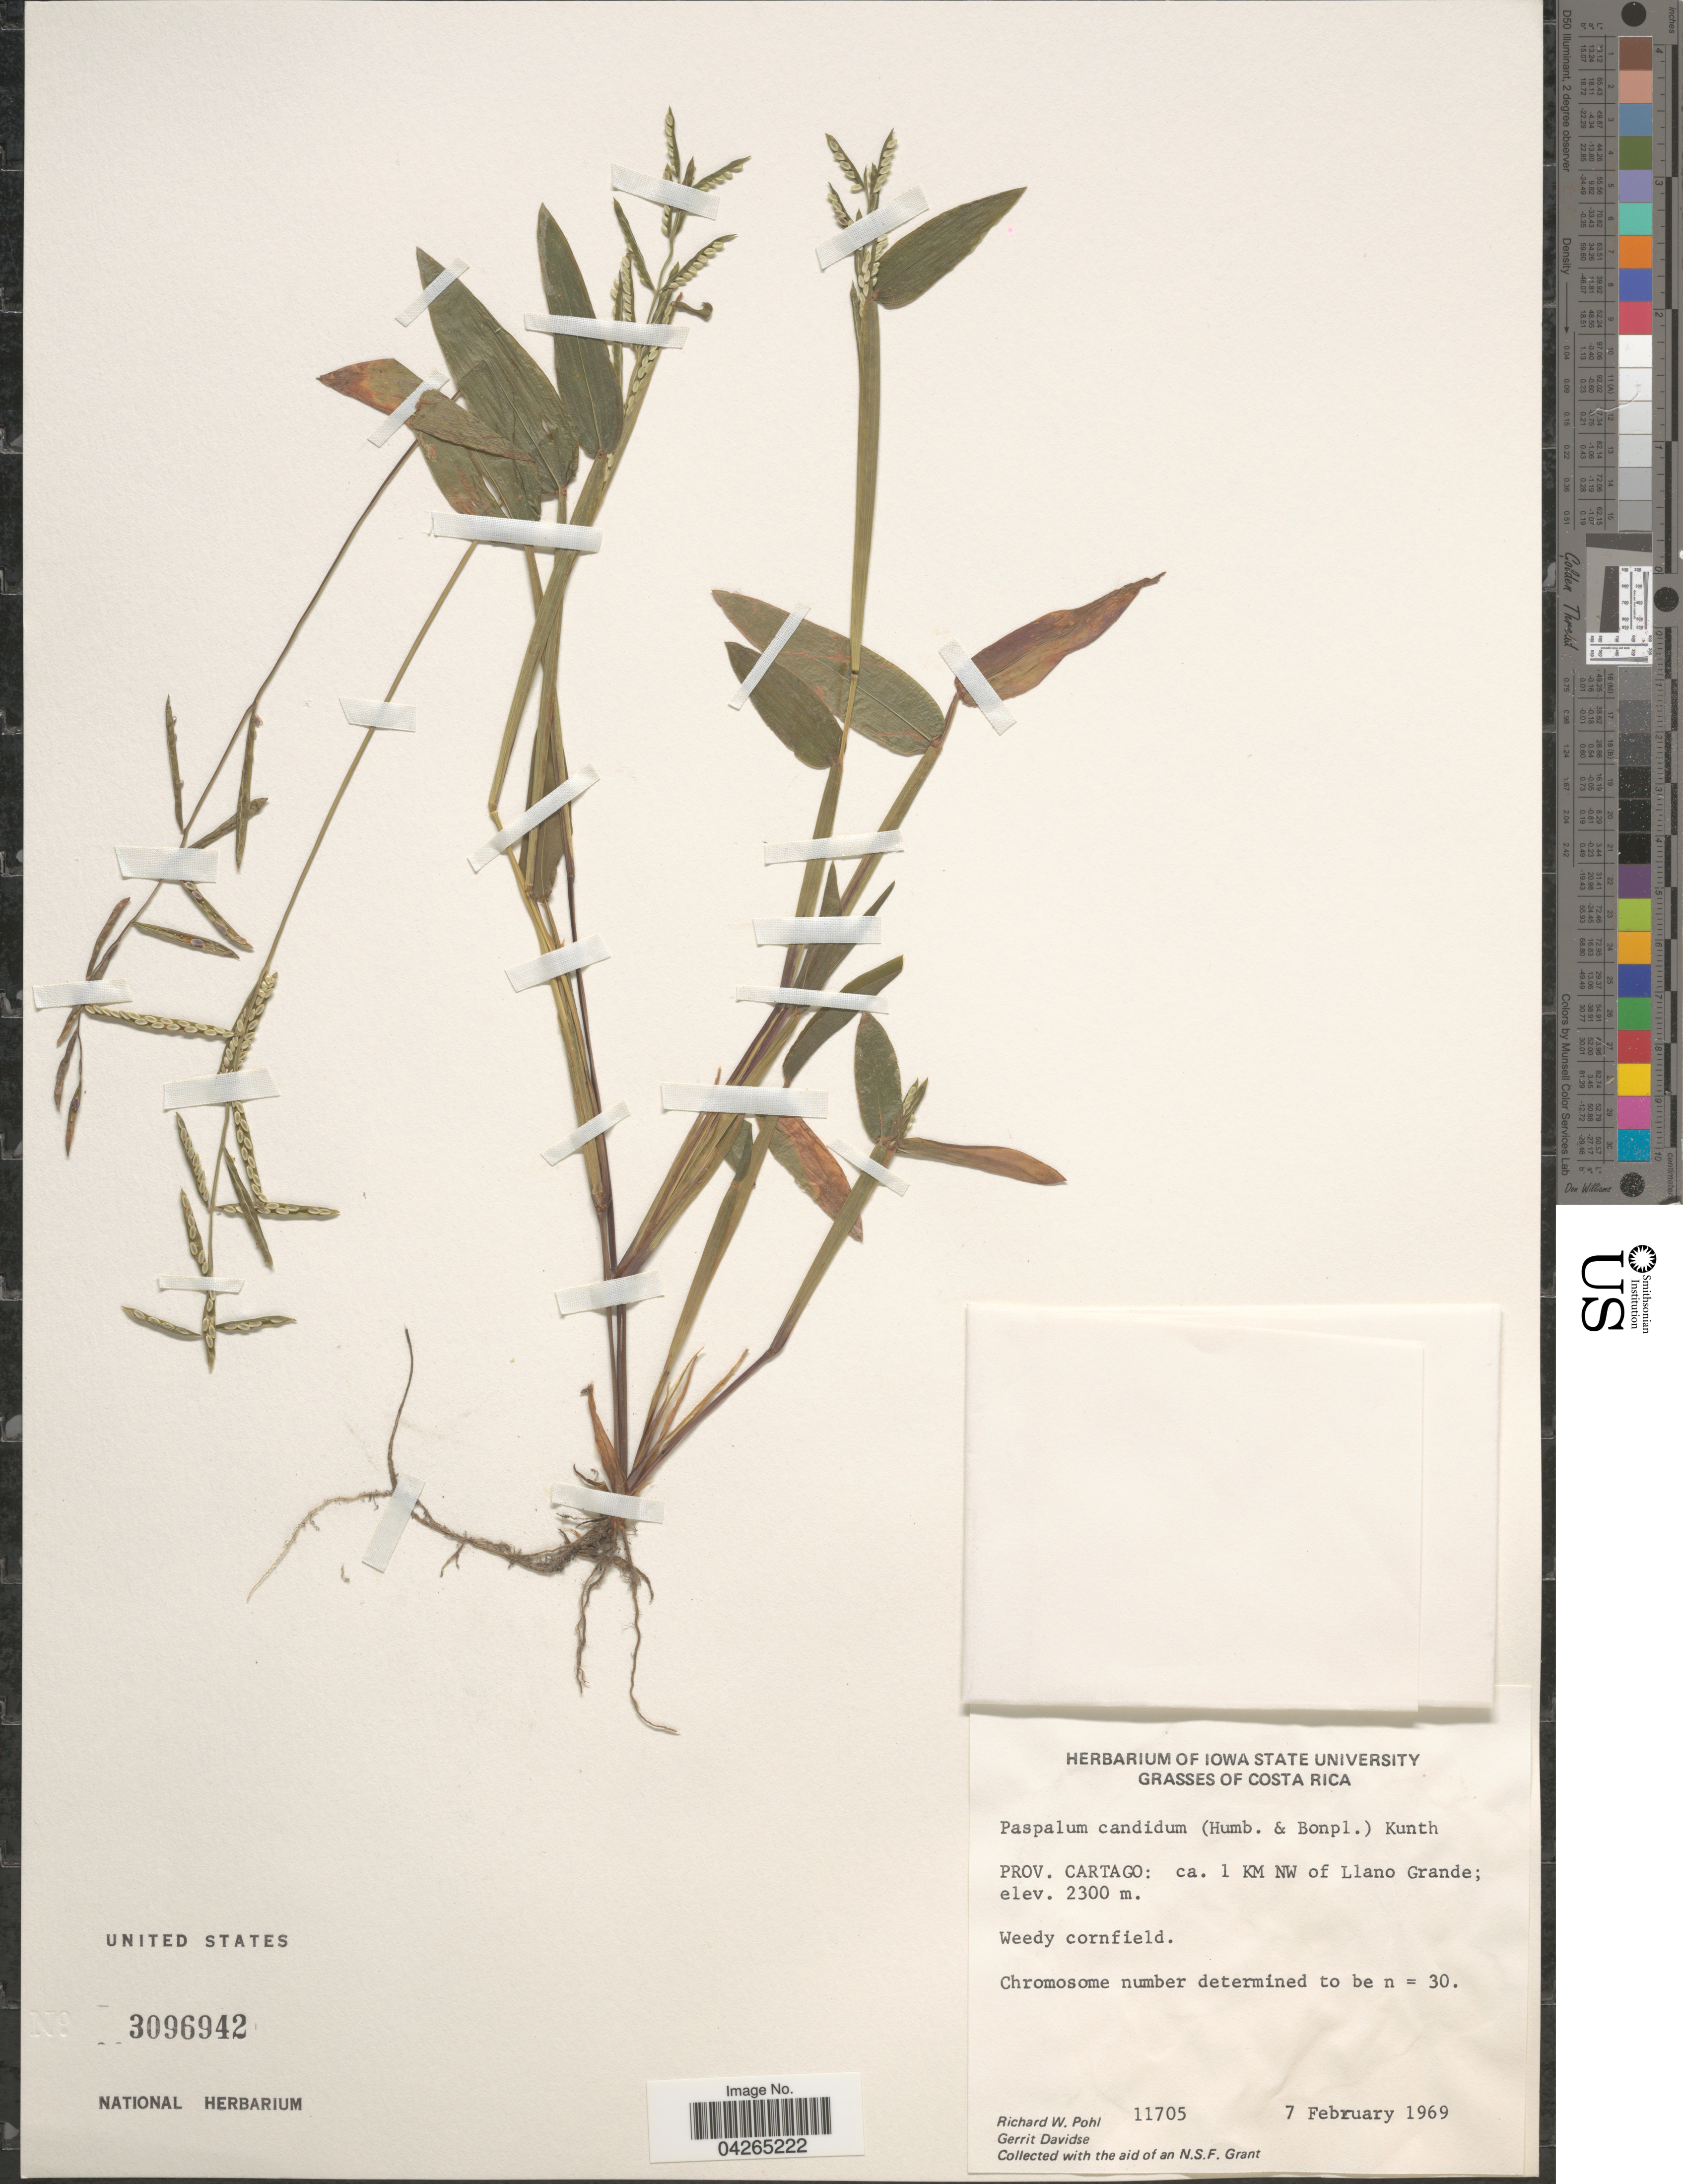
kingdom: Plantae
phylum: Tracheophyta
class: Liliopsida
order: Poales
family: Poaceae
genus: Paspalum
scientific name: Paspalum candidum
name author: (Humb. & Bonpl. ex Fleugge) Kunth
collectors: R. W. Pohl & G. Davidse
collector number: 11705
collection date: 1969-02-07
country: Costa Rica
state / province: Cartago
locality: Ca. 1 KM NW of Llano Grande.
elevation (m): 2300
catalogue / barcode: US 3096942